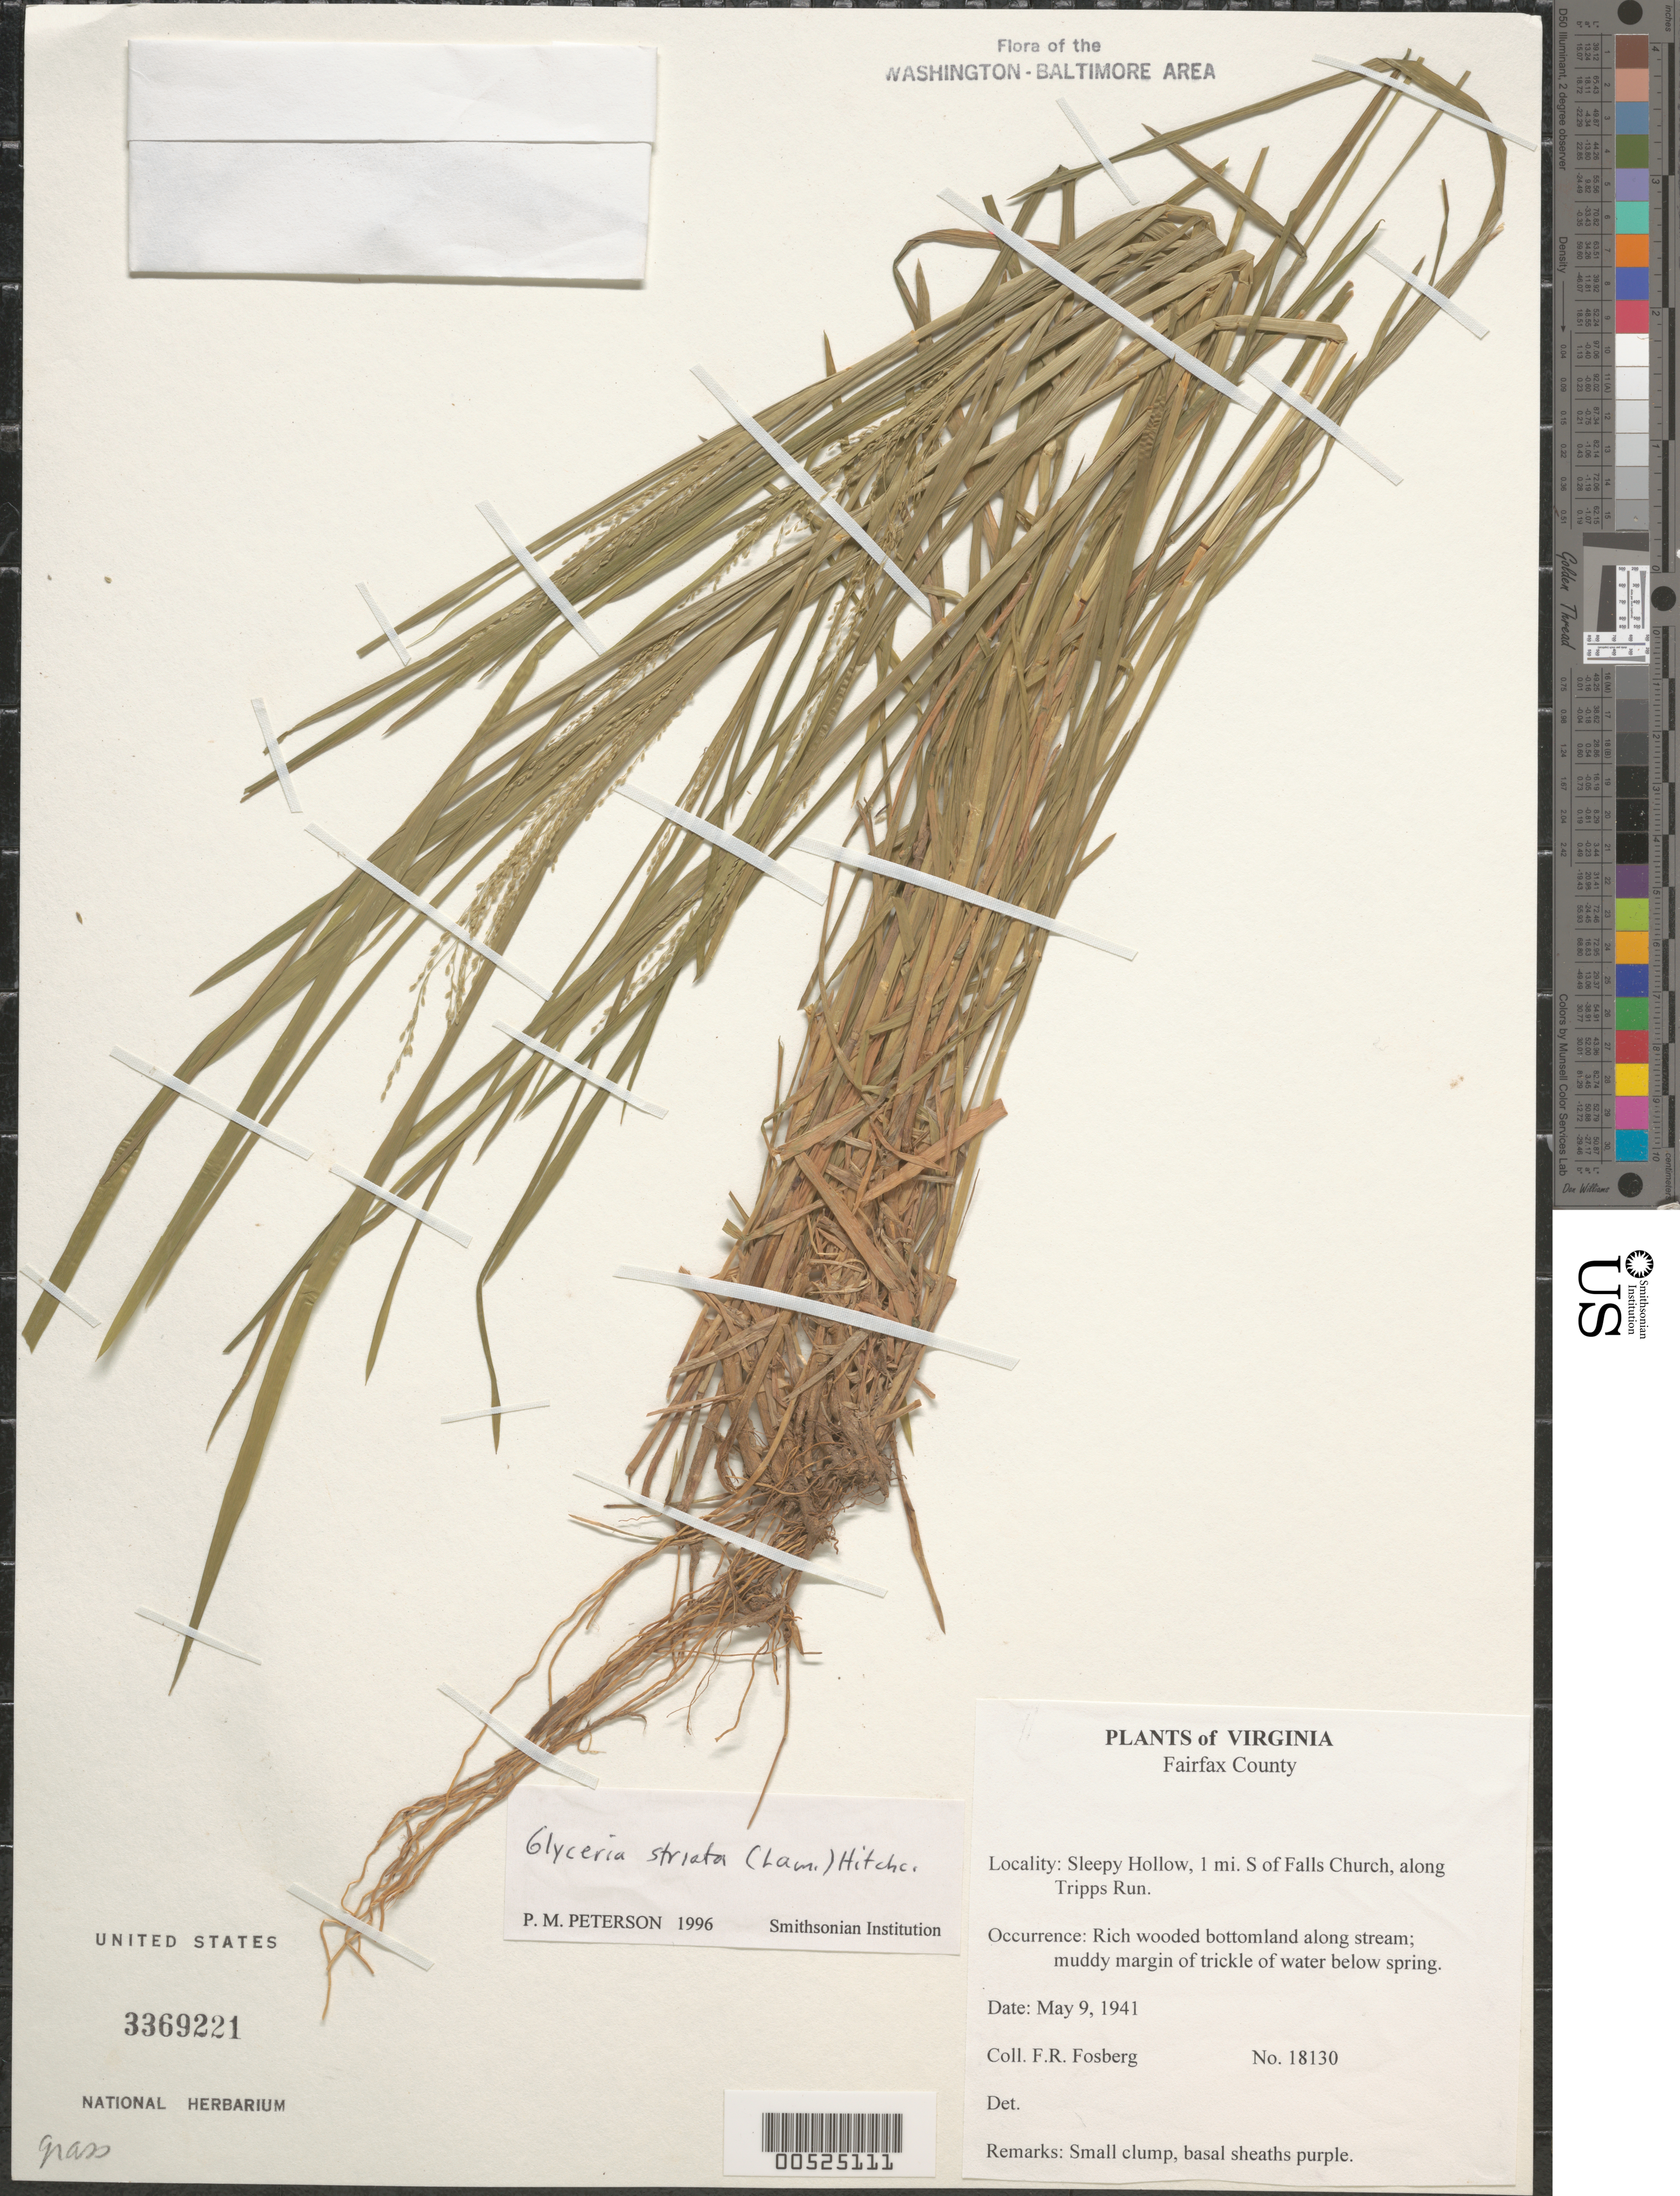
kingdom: Plantae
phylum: Tracheophyta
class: Liliopsida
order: Poales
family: Poaceae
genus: Glyceria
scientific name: Glyceria striata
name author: (Lam.) Hitchc.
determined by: Peterson, Paul M., (BOT), Smithsonian Institution - National Museum of Natural History (UNITED STATES)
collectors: F. R. Fosberg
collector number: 18130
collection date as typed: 09 May 1941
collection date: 1941-05-09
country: United States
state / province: Virginia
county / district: Fairfax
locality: Sleepy Hollow, 1 mi. S of Falls Church, along Tripps Run.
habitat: Rich wooded bottomland along stream; muddy margin of trickle of water below spring.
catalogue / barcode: US 3369221